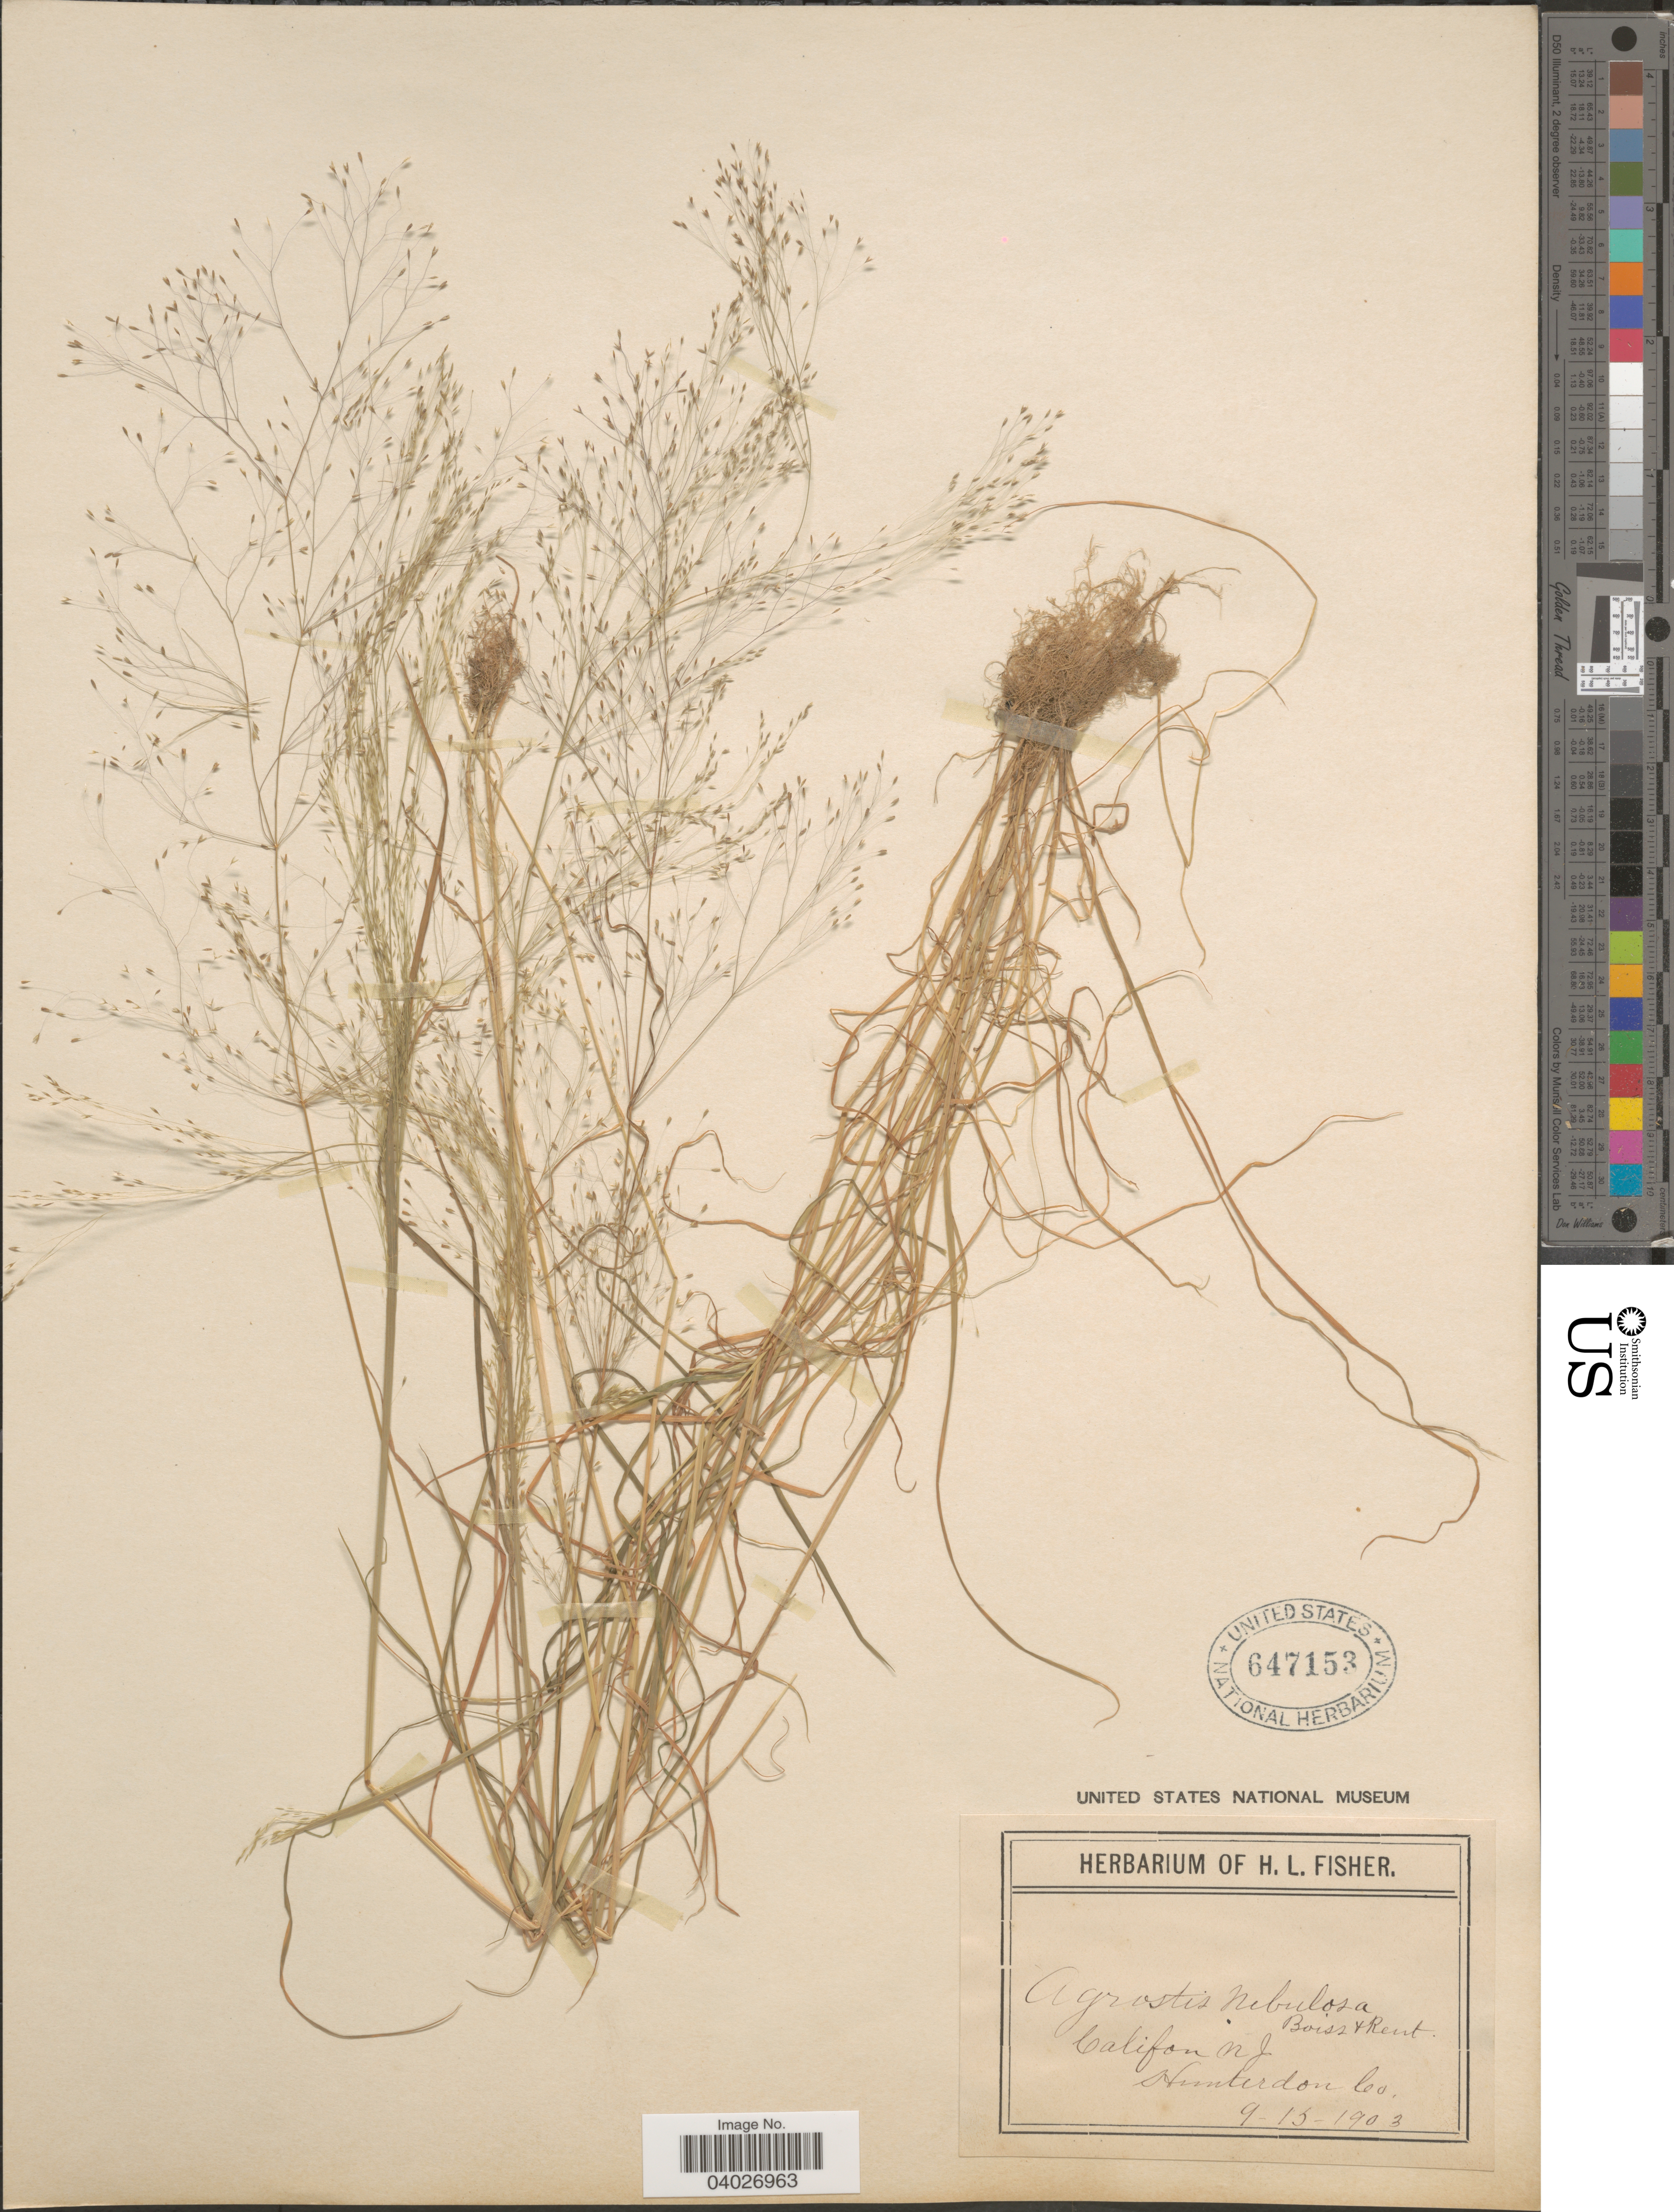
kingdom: Plantae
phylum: Tracheophyta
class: Liliopsida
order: Poales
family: Poaceae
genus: Agrostis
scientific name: Agrostis nebulosa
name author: Boiss. & Reut.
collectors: ex herb. of H. L. Fisher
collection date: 1903-09-15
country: United States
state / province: New Jersey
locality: Califon. Hunterdon Co.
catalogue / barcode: US 647153